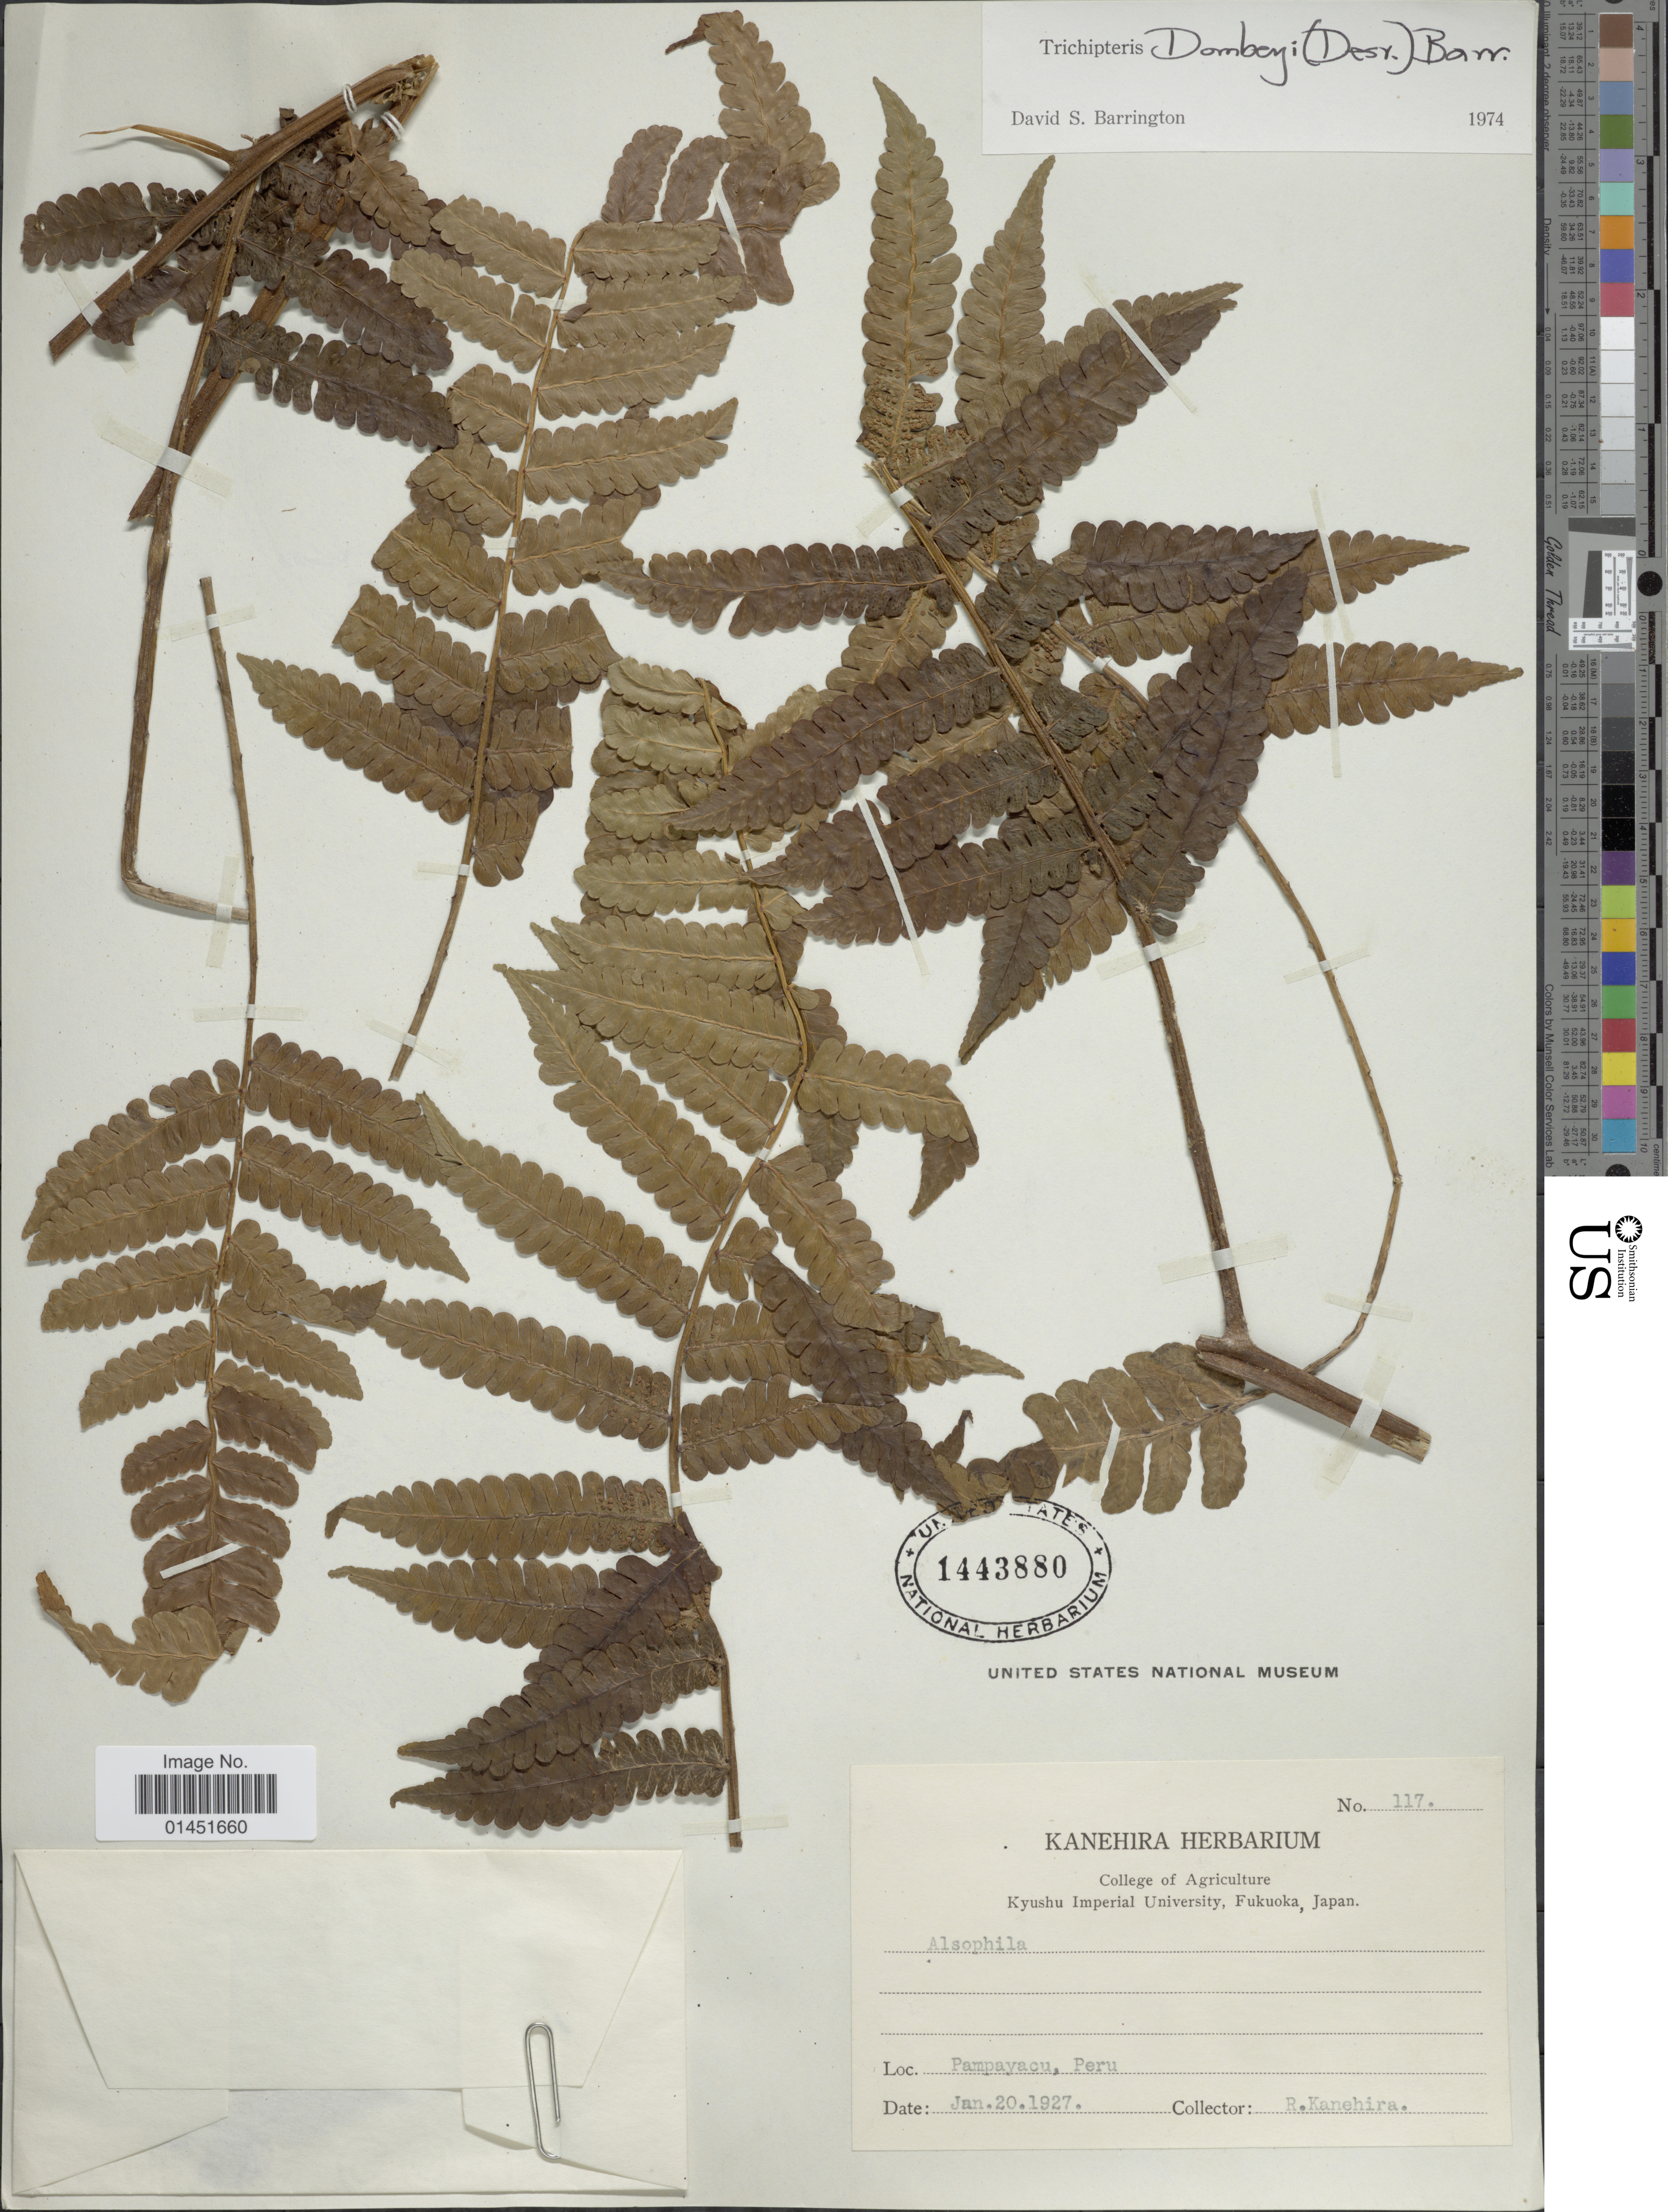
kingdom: Plantae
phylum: Tracheophyta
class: Polypodiopsida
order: Cyatheales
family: Cyatheaceae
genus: Cyathea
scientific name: Cyathea dombeyi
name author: (Desv.) Lellinger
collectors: R. Kanehira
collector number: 117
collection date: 1927-01-20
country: Peru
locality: Pampayacu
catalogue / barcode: US 1443880